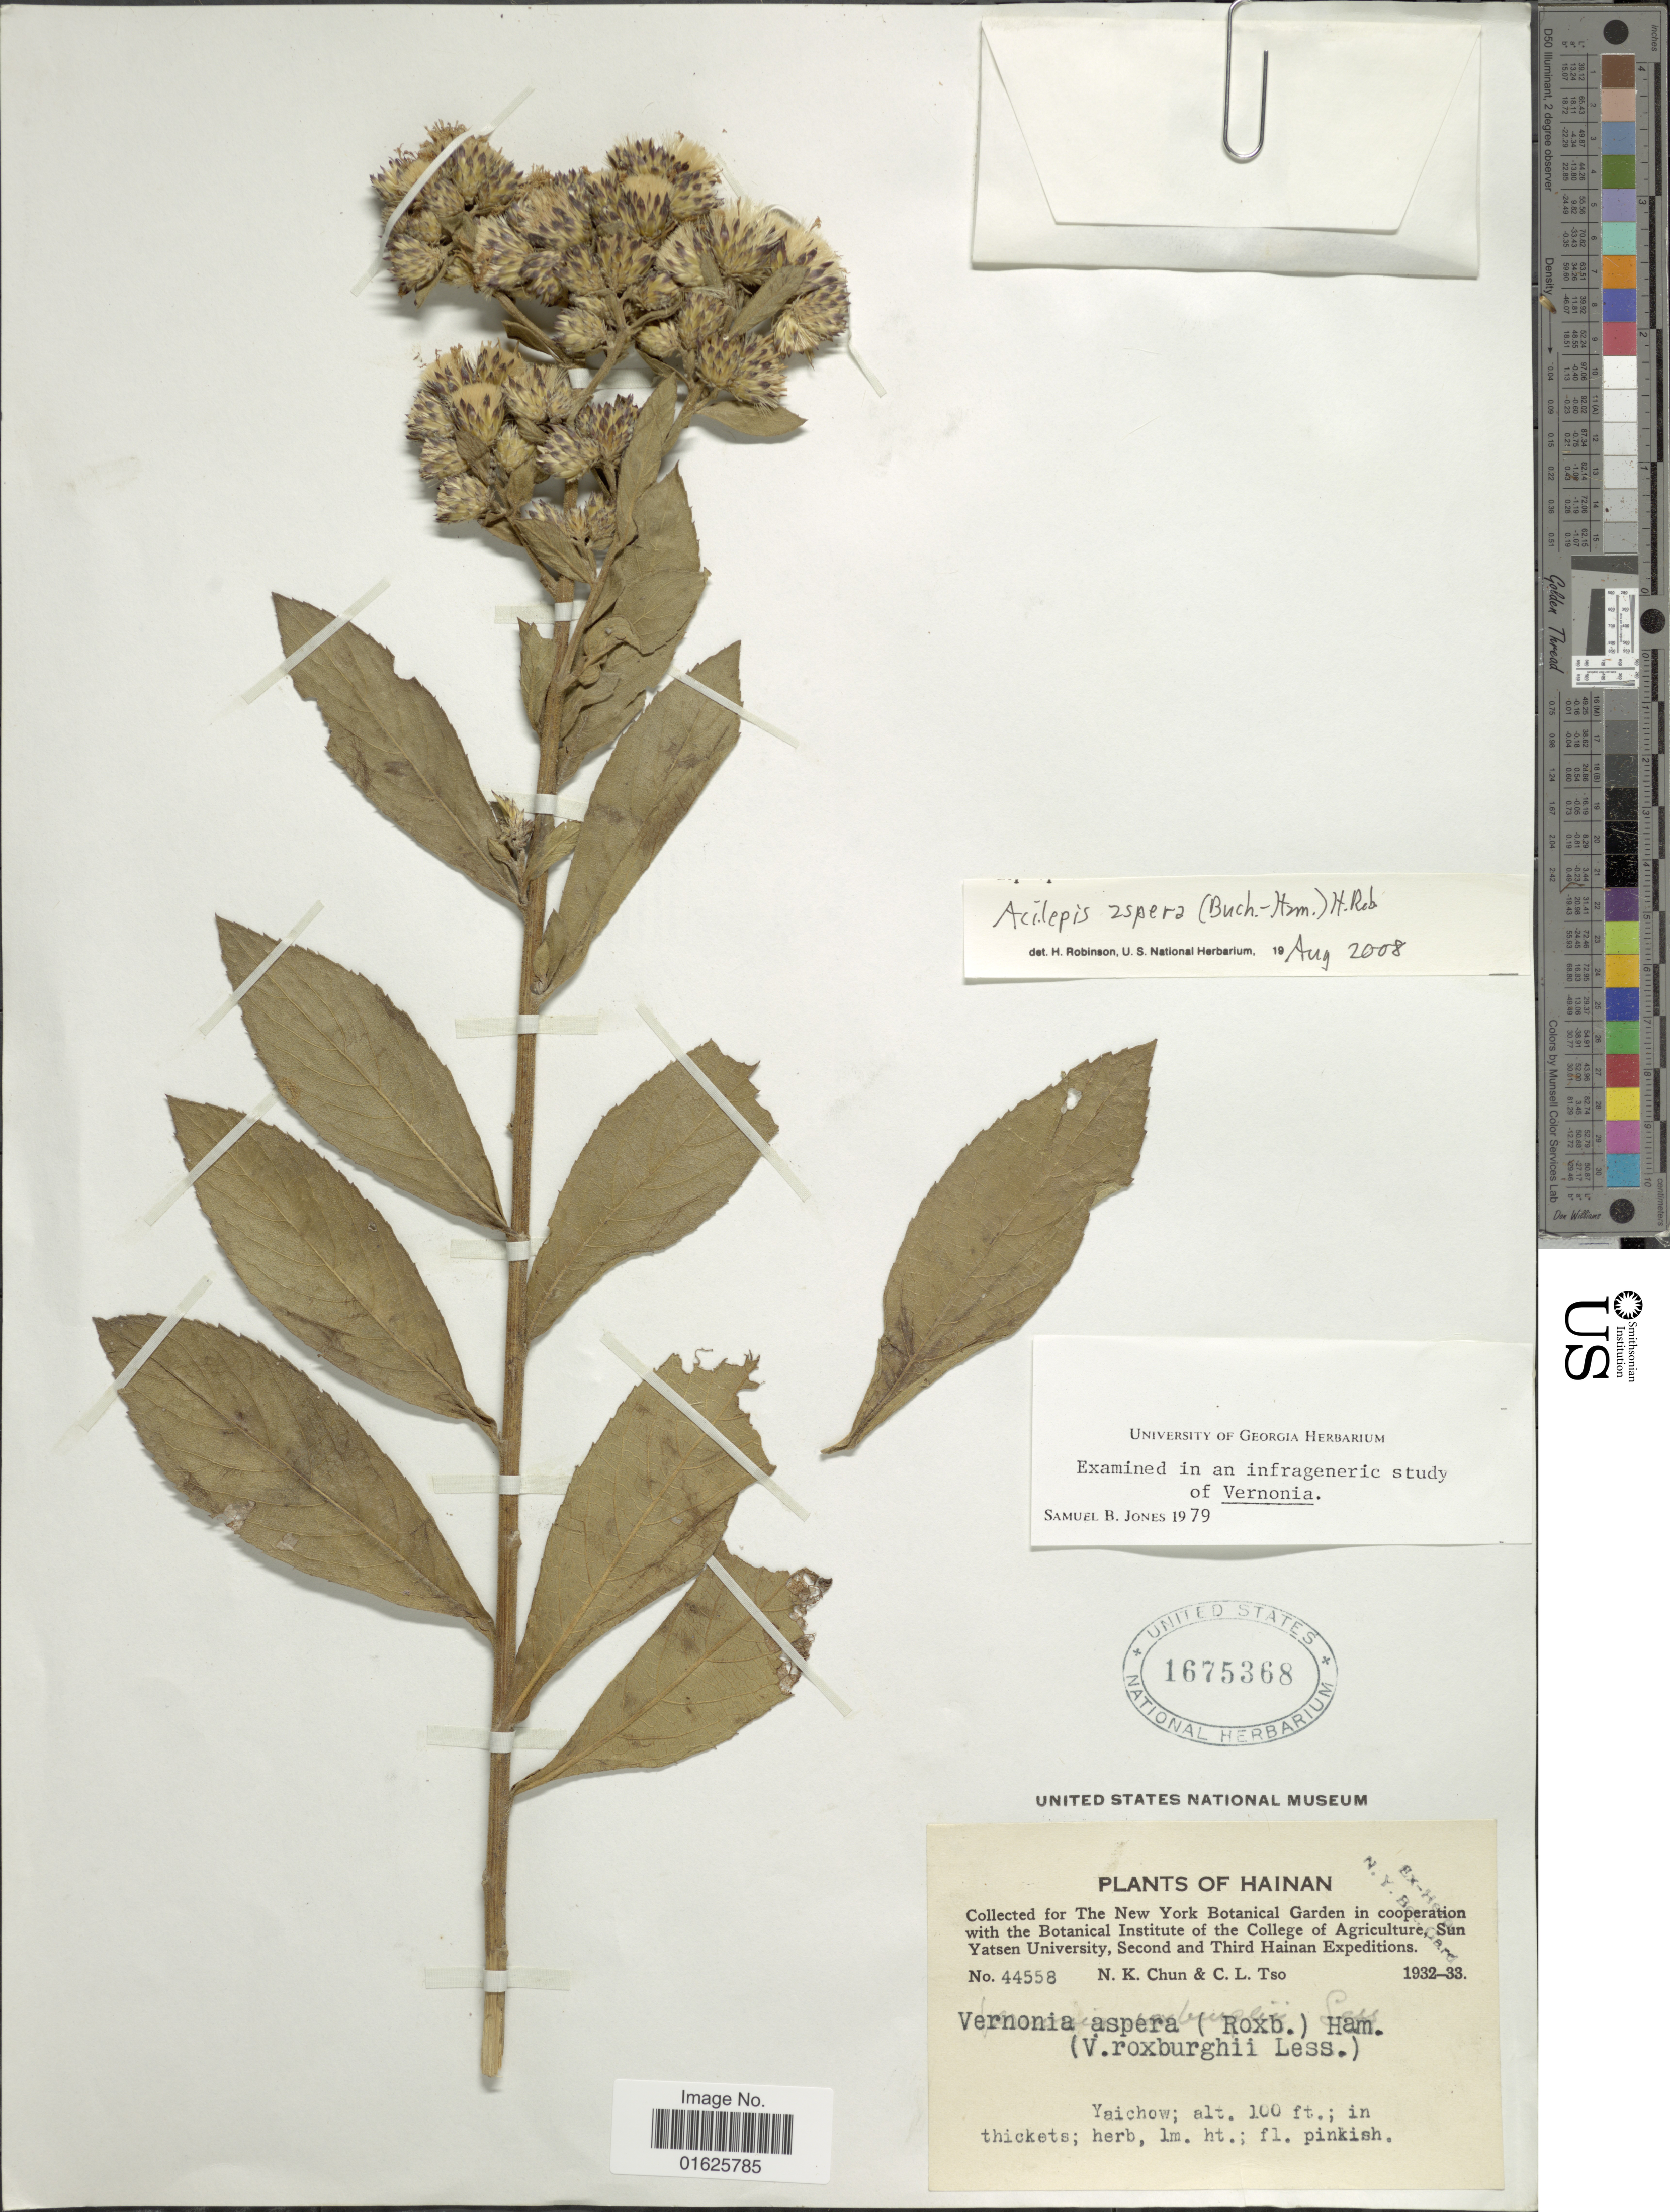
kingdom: Plantae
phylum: Tracheophyta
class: Magnoliopsida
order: Asterales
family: Asteraceae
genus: Acilepis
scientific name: Acilepis aspera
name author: (Buch.-Ham.) H. Rob.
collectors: N. K. Chun & C. Tso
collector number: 44558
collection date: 1932/1933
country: China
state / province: Hainan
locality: Yaichow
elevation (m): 30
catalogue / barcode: US 1675368